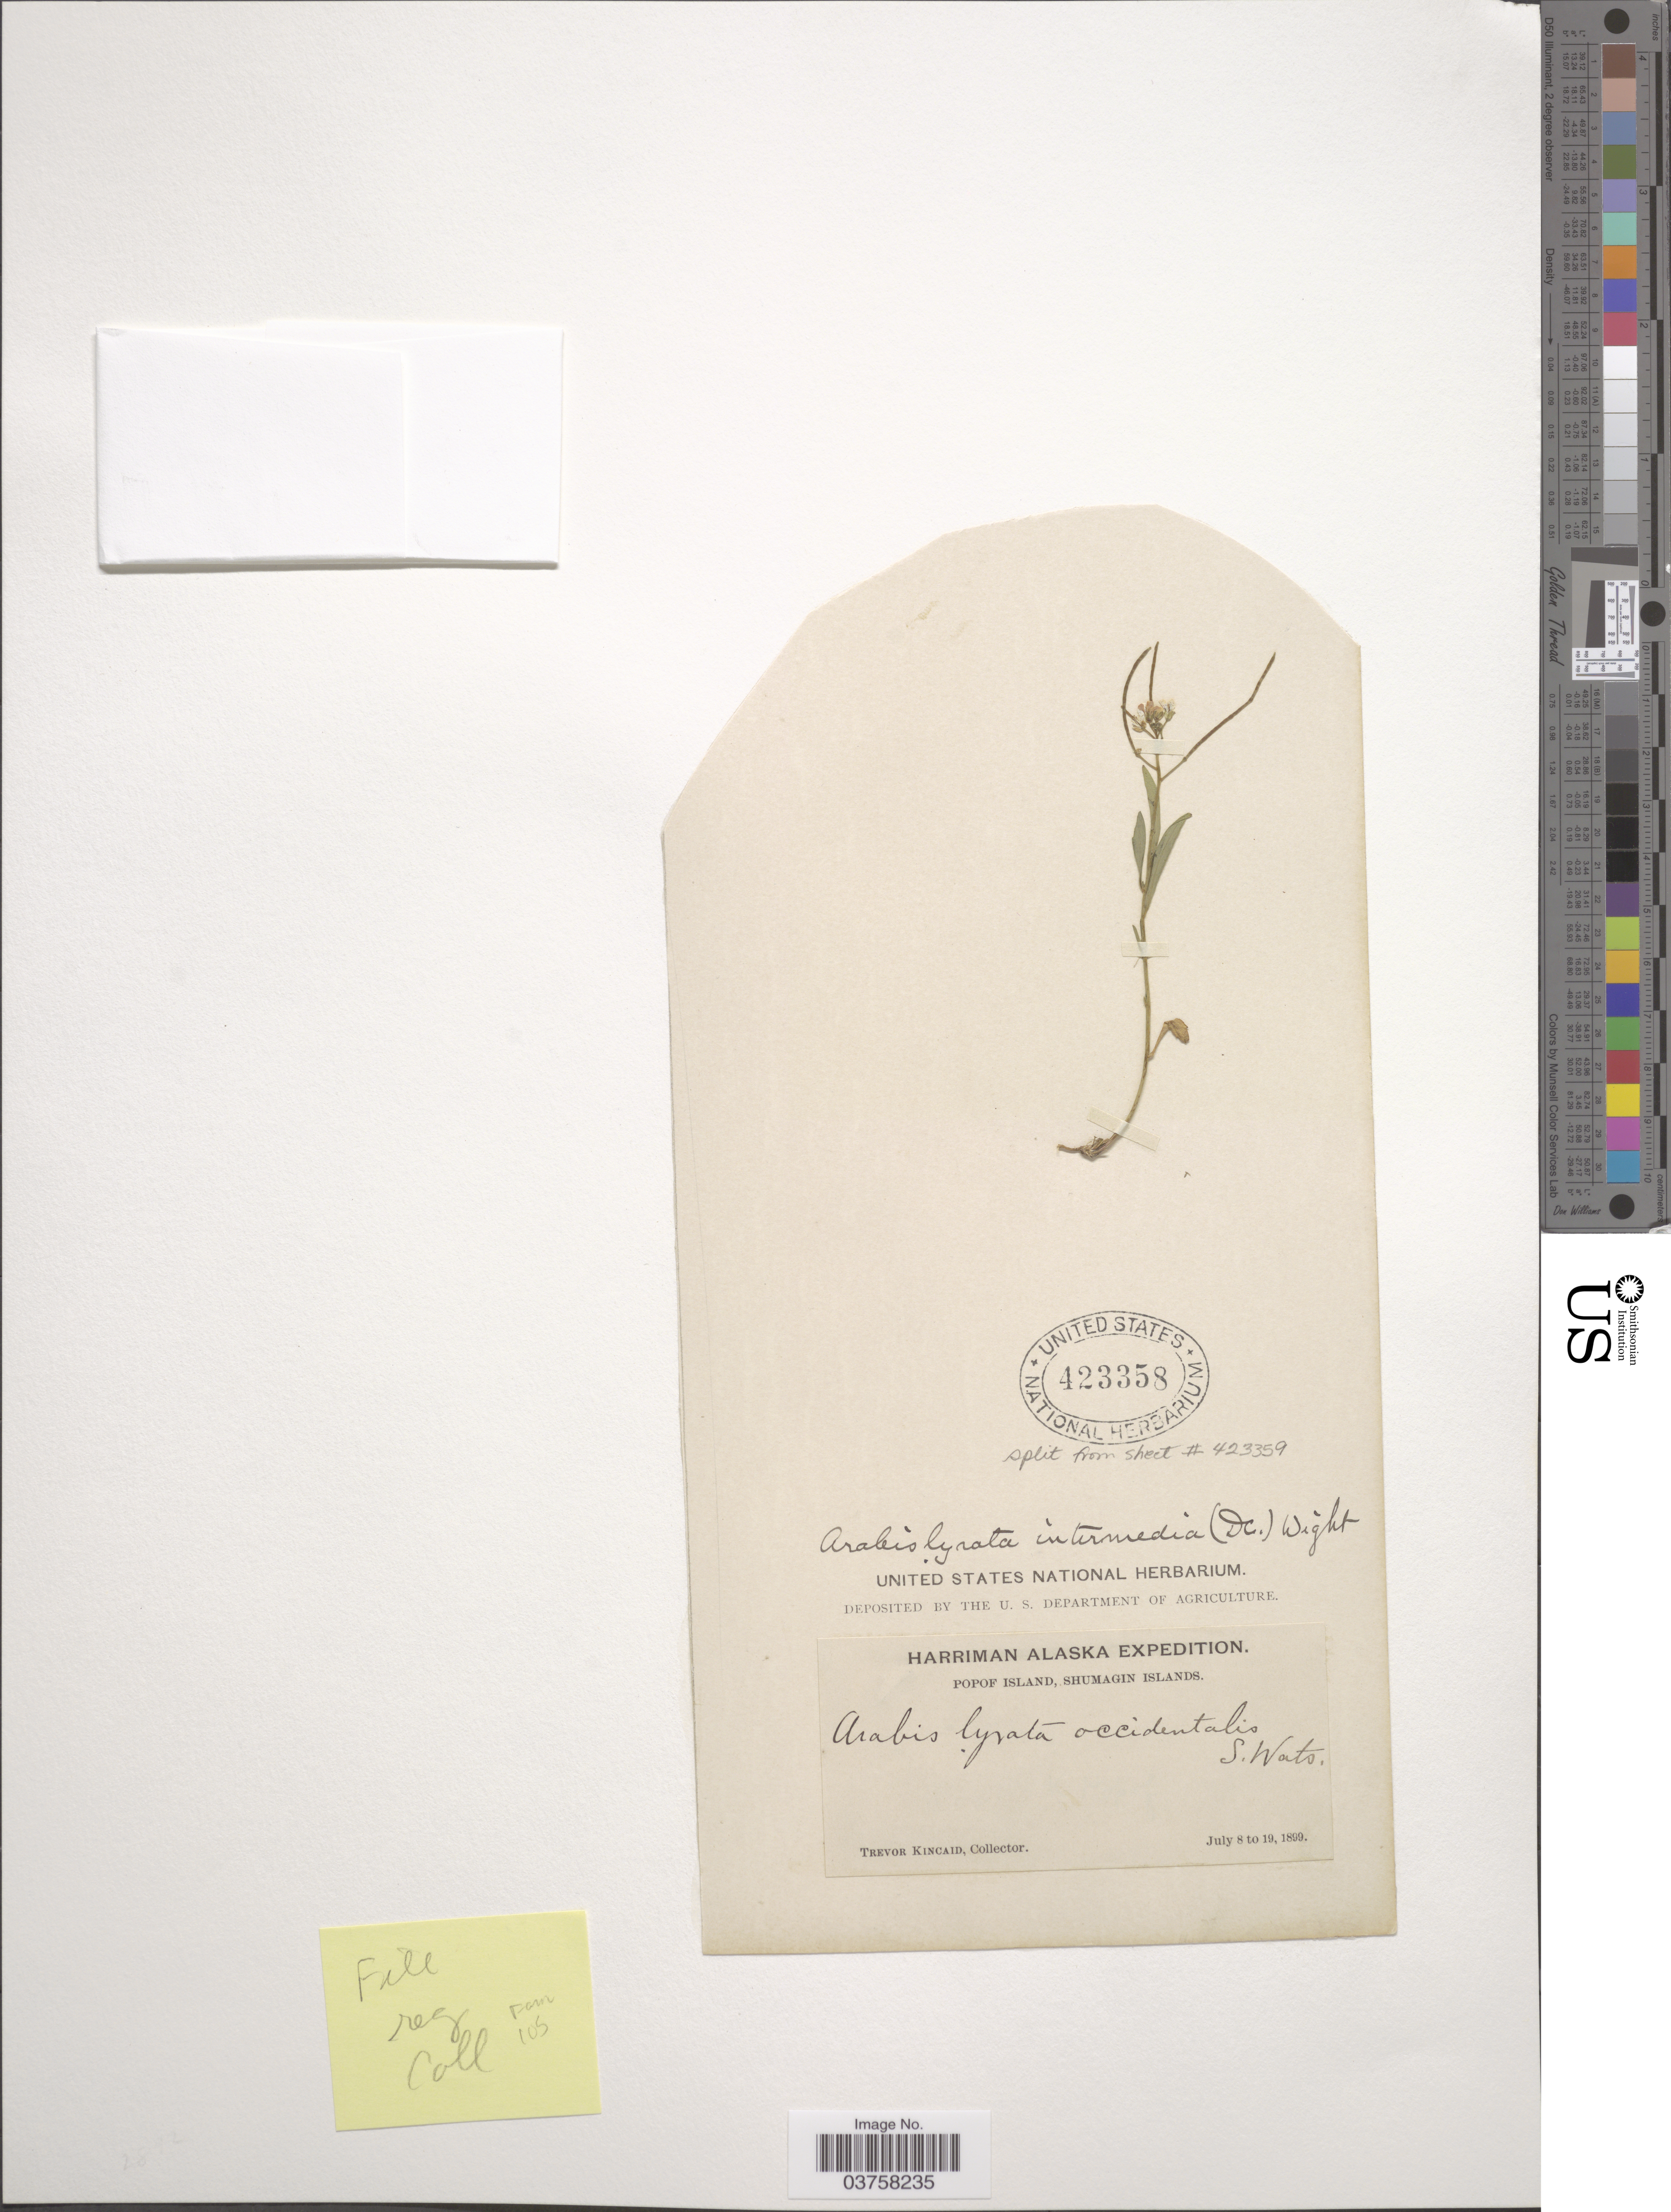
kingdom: Plantae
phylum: Tracheophyta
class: Magnoliopsida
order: Brassicales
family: Brassicaceae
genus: Arabis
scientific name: Arabis lyrata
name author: L.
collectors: T. C. Kincaid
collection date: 1899-07-08/1899-07-19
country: United States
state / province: Alaska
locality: Popof Island, Shumagin Islands.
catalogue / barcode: US 423358